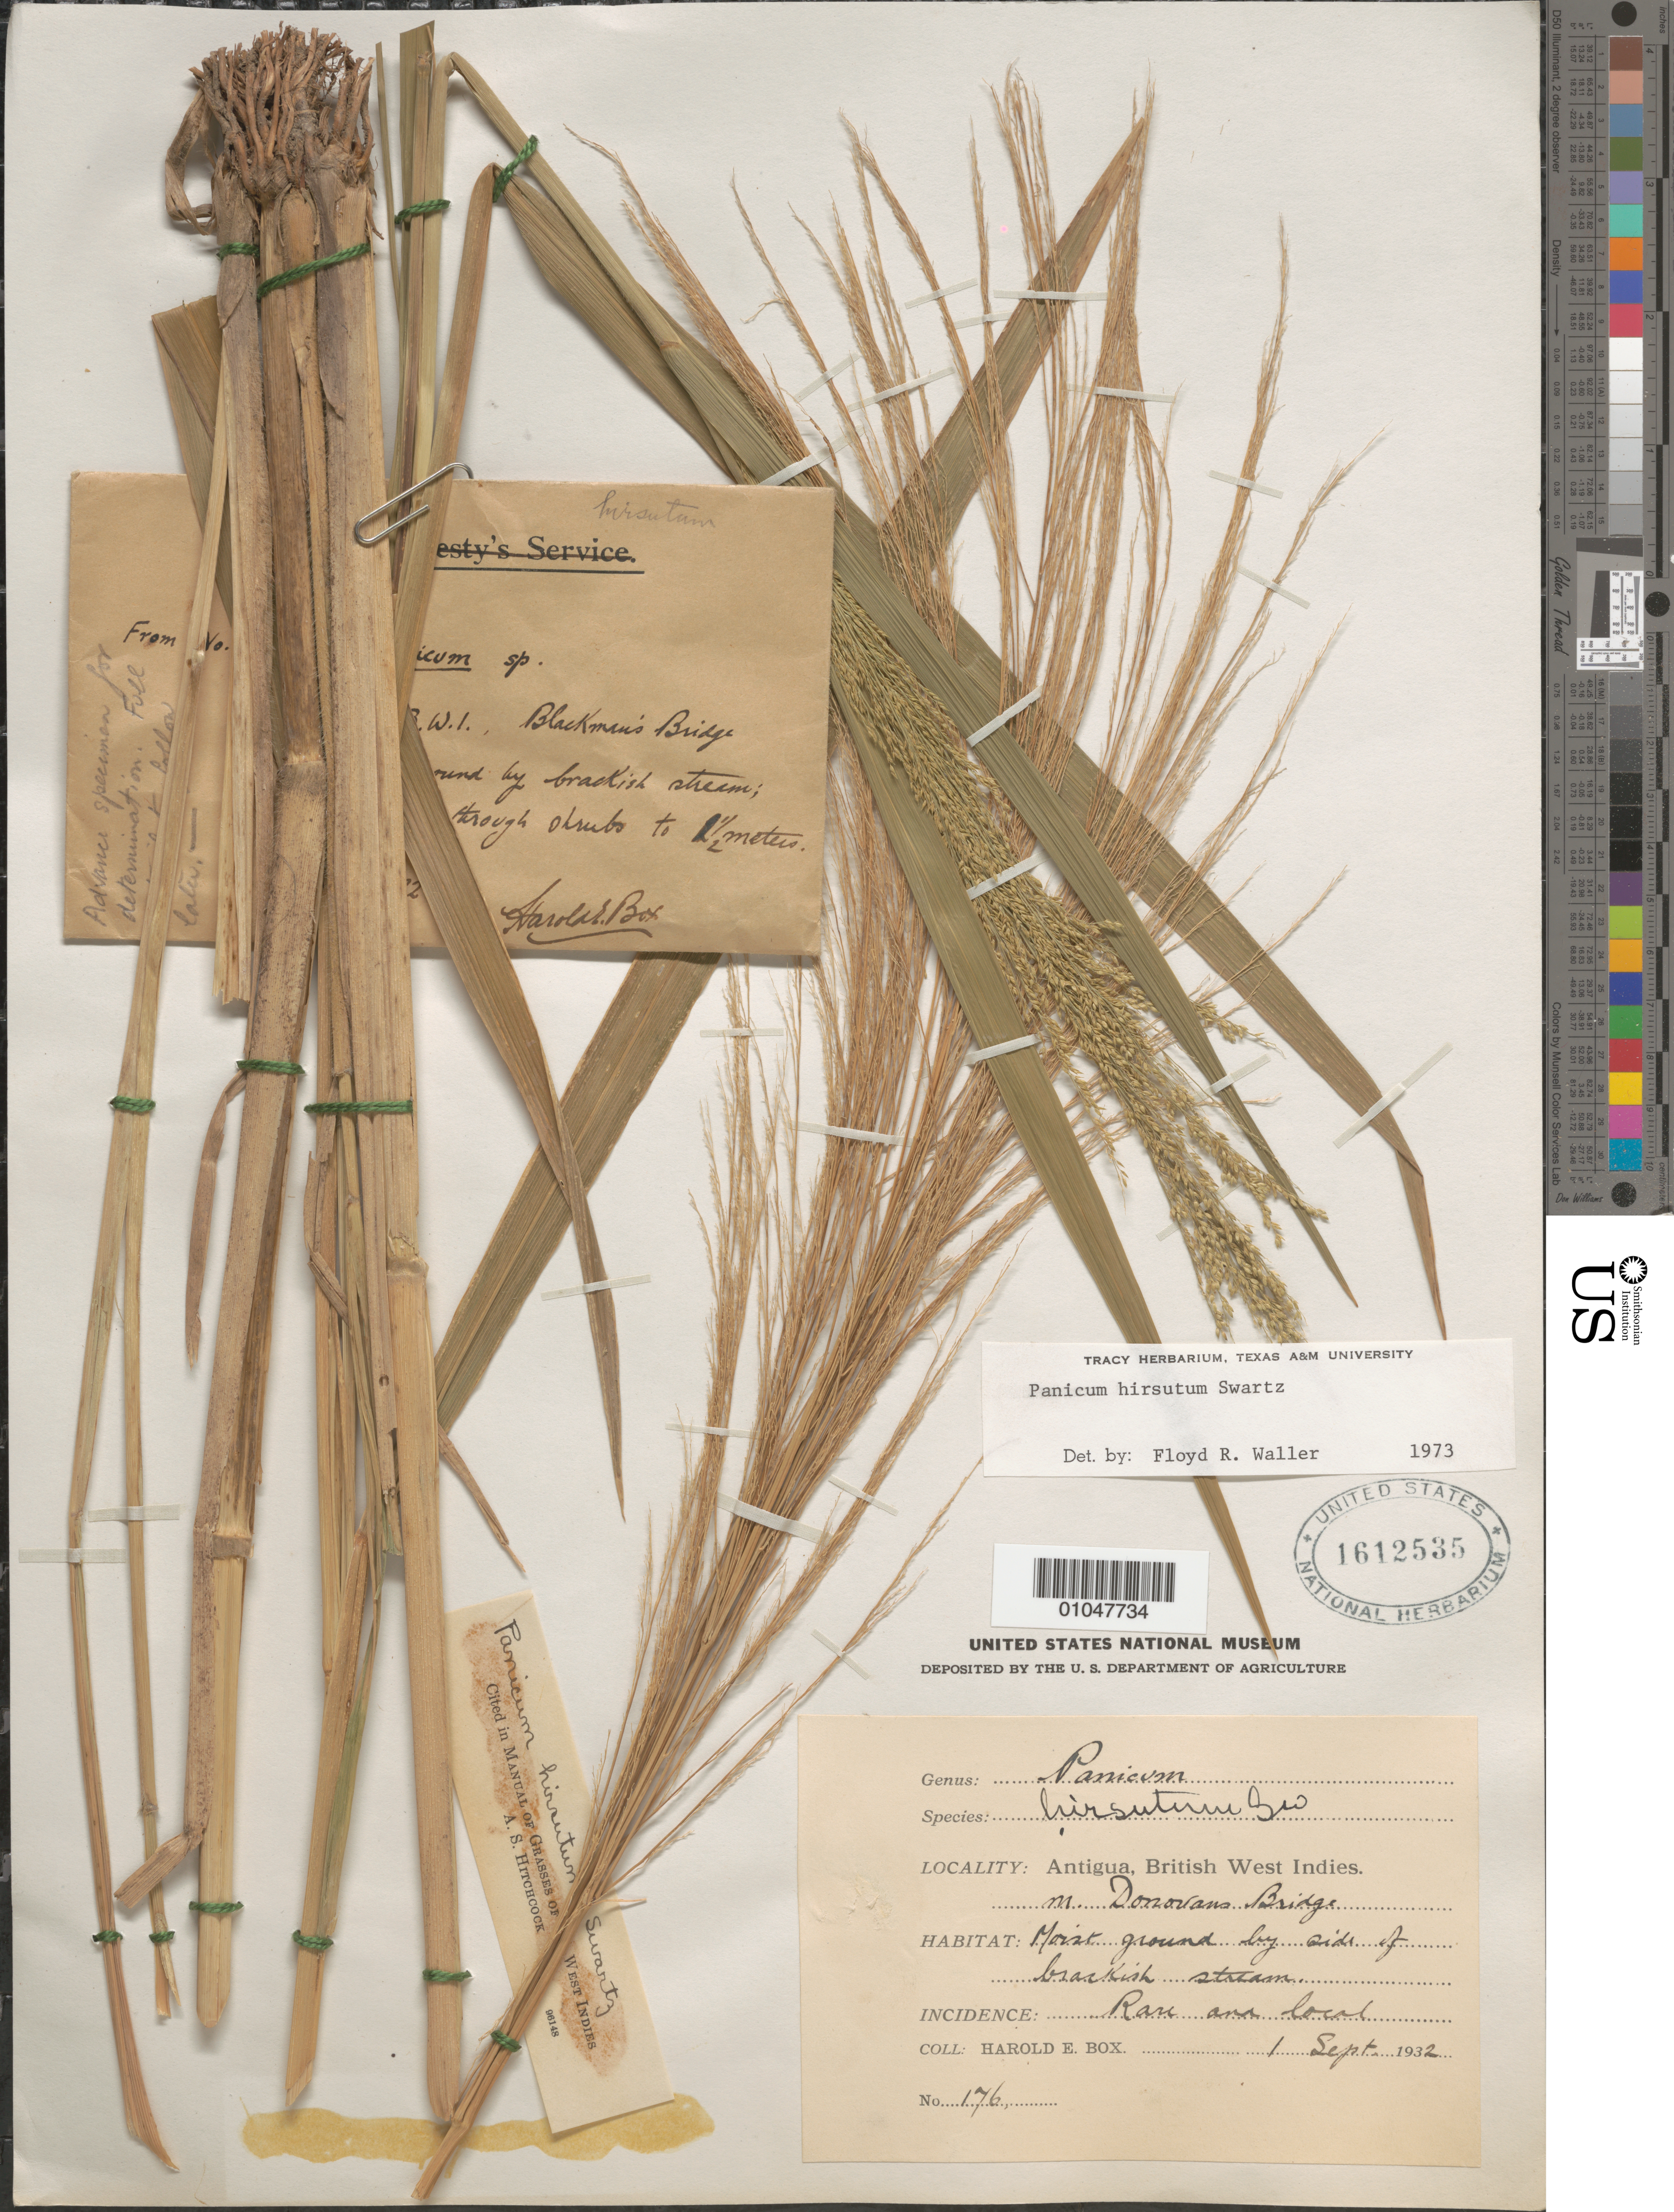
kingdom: Plantae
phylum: Tracheophyta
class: Liliopsida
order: Poales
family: Poaceae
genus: Panicum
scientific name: Panicum hirsutum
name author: Sw.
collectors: H. E. Box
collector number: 176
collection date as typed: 01 Sep 1932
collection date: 1932-09-01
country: Antigua and Barbuda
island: Antigua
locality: Donovan Bridge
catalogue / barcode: US 1612535